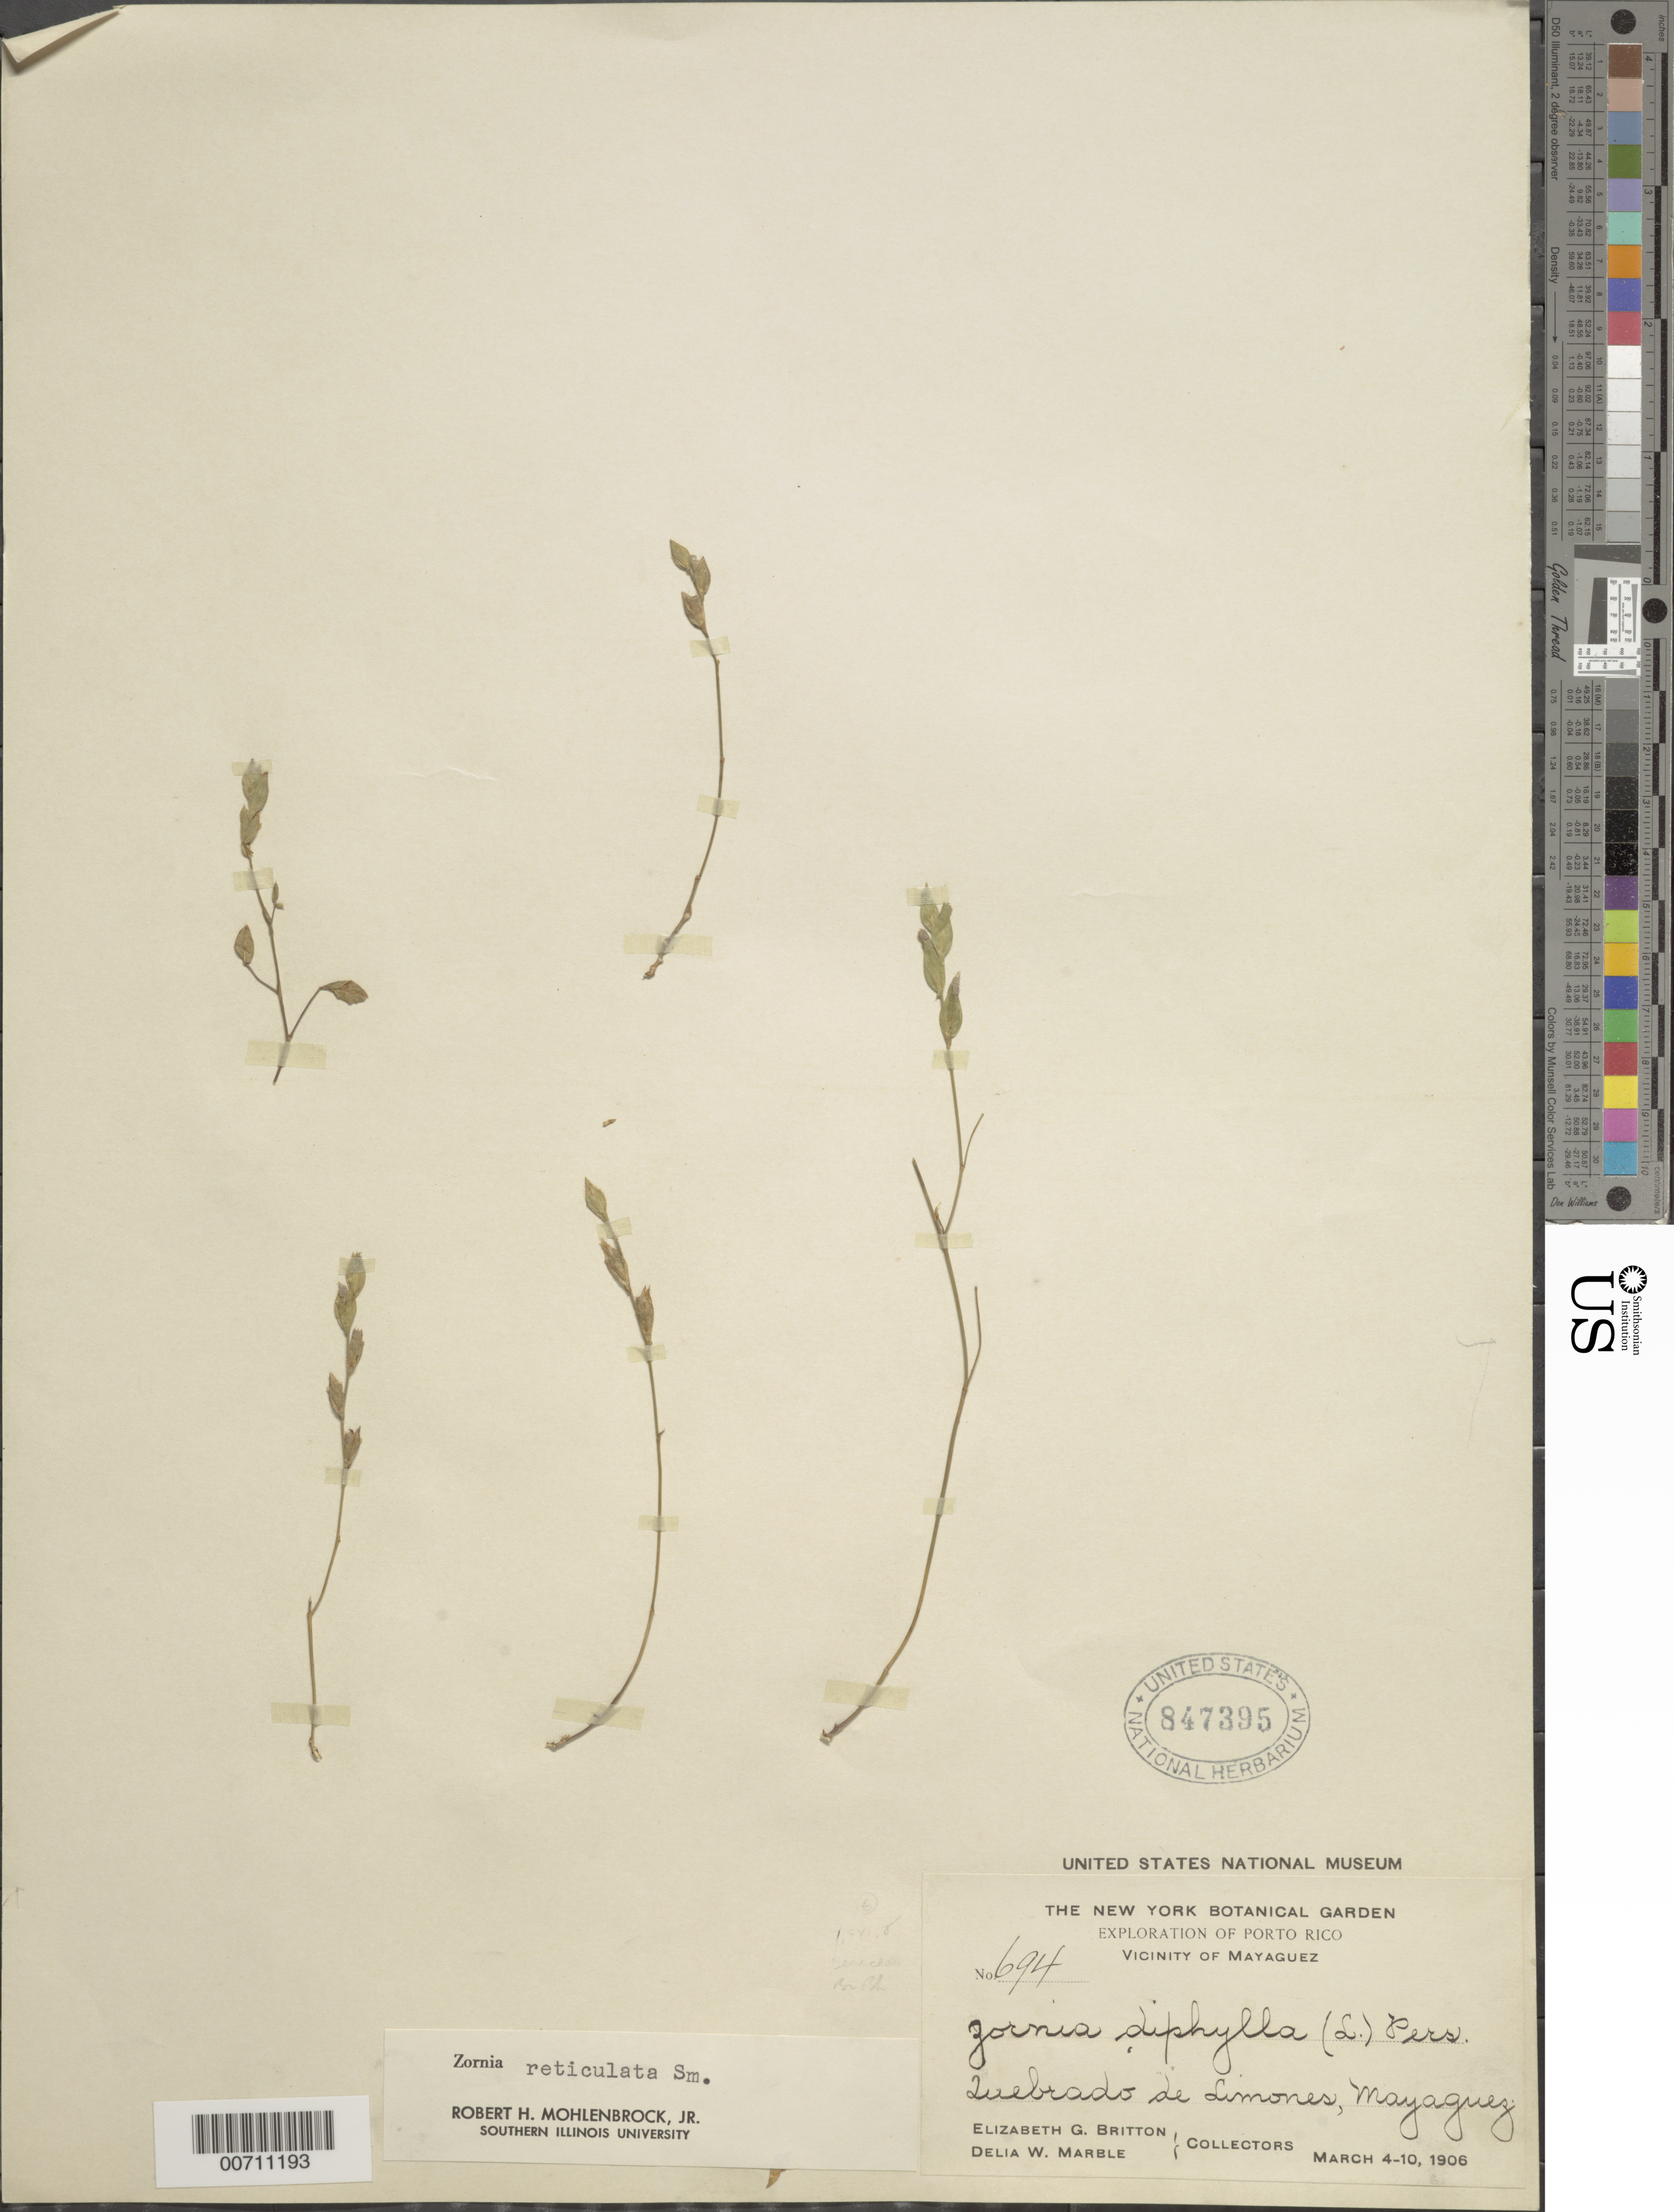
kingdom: Plantae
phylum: Tracheophyta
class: Magnoliopsida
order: Fabales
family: Fabaceae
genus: Zornia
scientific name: Zornia reticulata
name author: Sm.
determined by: Mohlenbrock, Robert H., Jr.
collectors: E. G. Britton & D. W. Marble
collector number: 694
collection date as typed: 04 Mar 1906 to 10 Mar 1906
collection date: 1906-03-04/1906-03-10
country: Puerto Rico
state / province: Mayaguez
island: Greater Antilles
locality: Quebrado de Limones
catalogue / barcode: US 847395